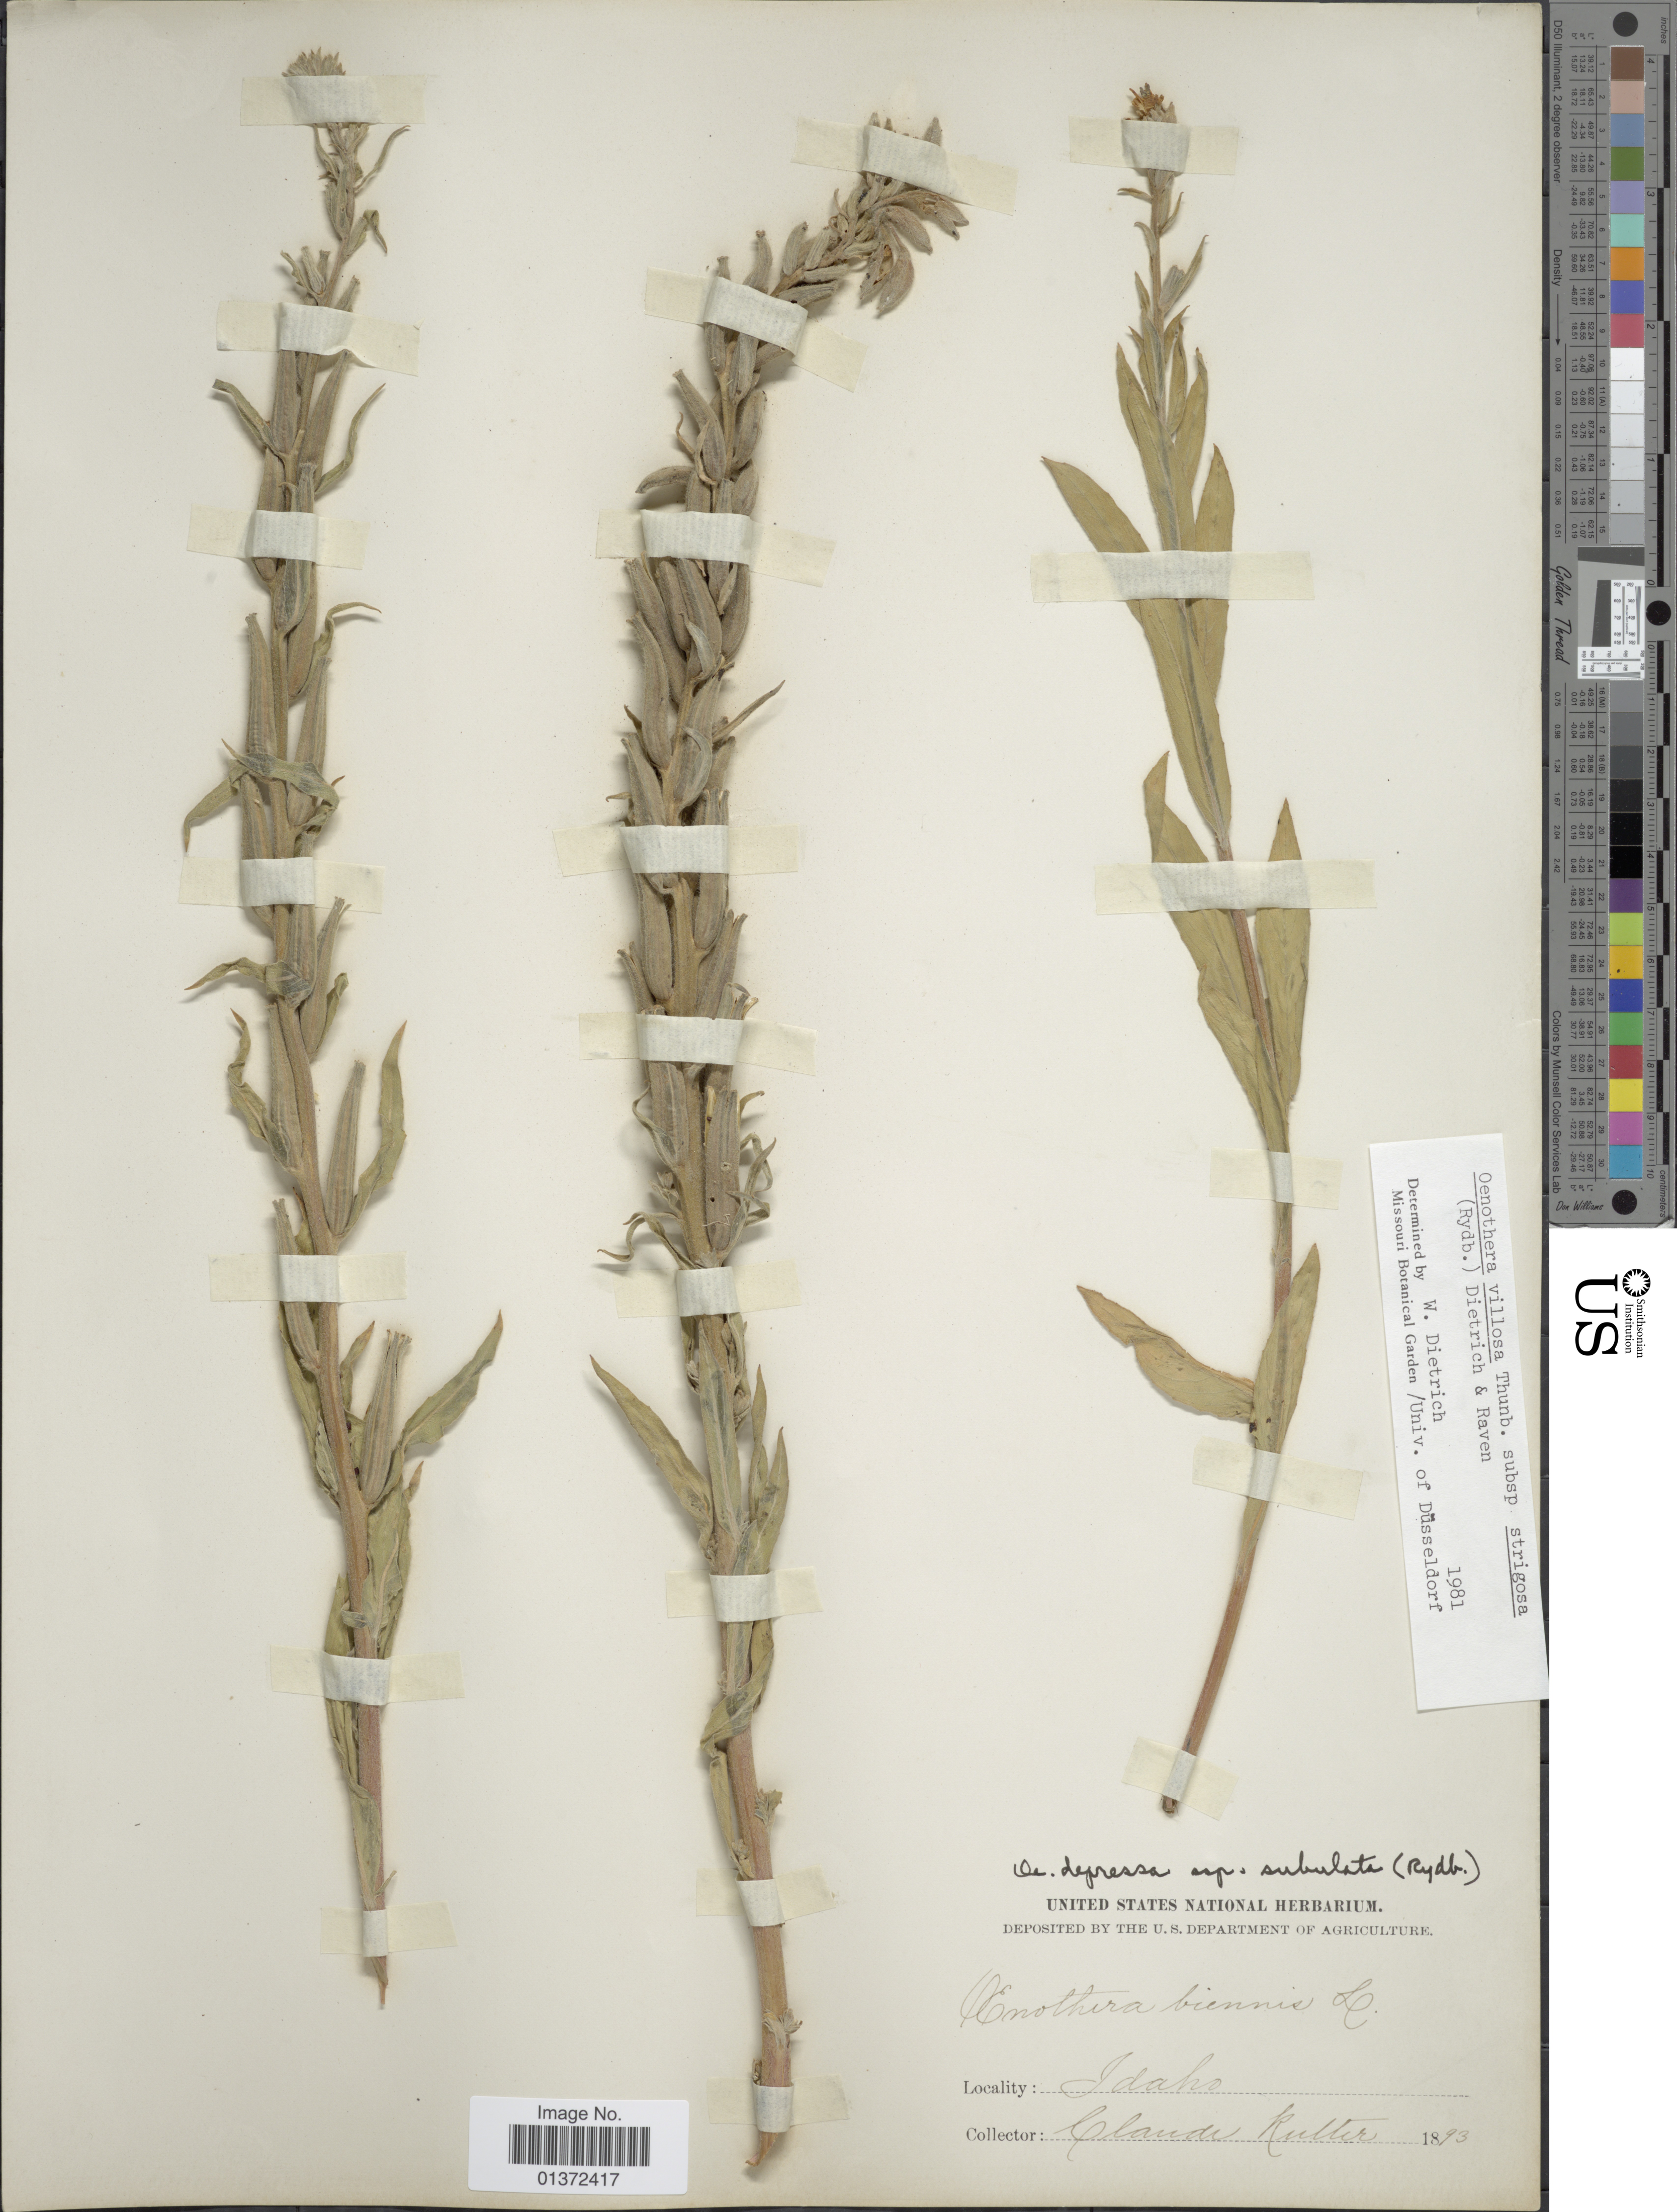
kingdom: Plantae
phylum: Tracheophyta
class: Magnoliopsida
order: Myrtales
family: Onagraceae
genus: Oenothera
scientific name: Oenothera villosa subsp. strigosa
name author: (Rydb.) W. Dietr. & P.H. Raven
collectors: C. Rutter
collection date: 1893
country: United States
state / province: Idaho